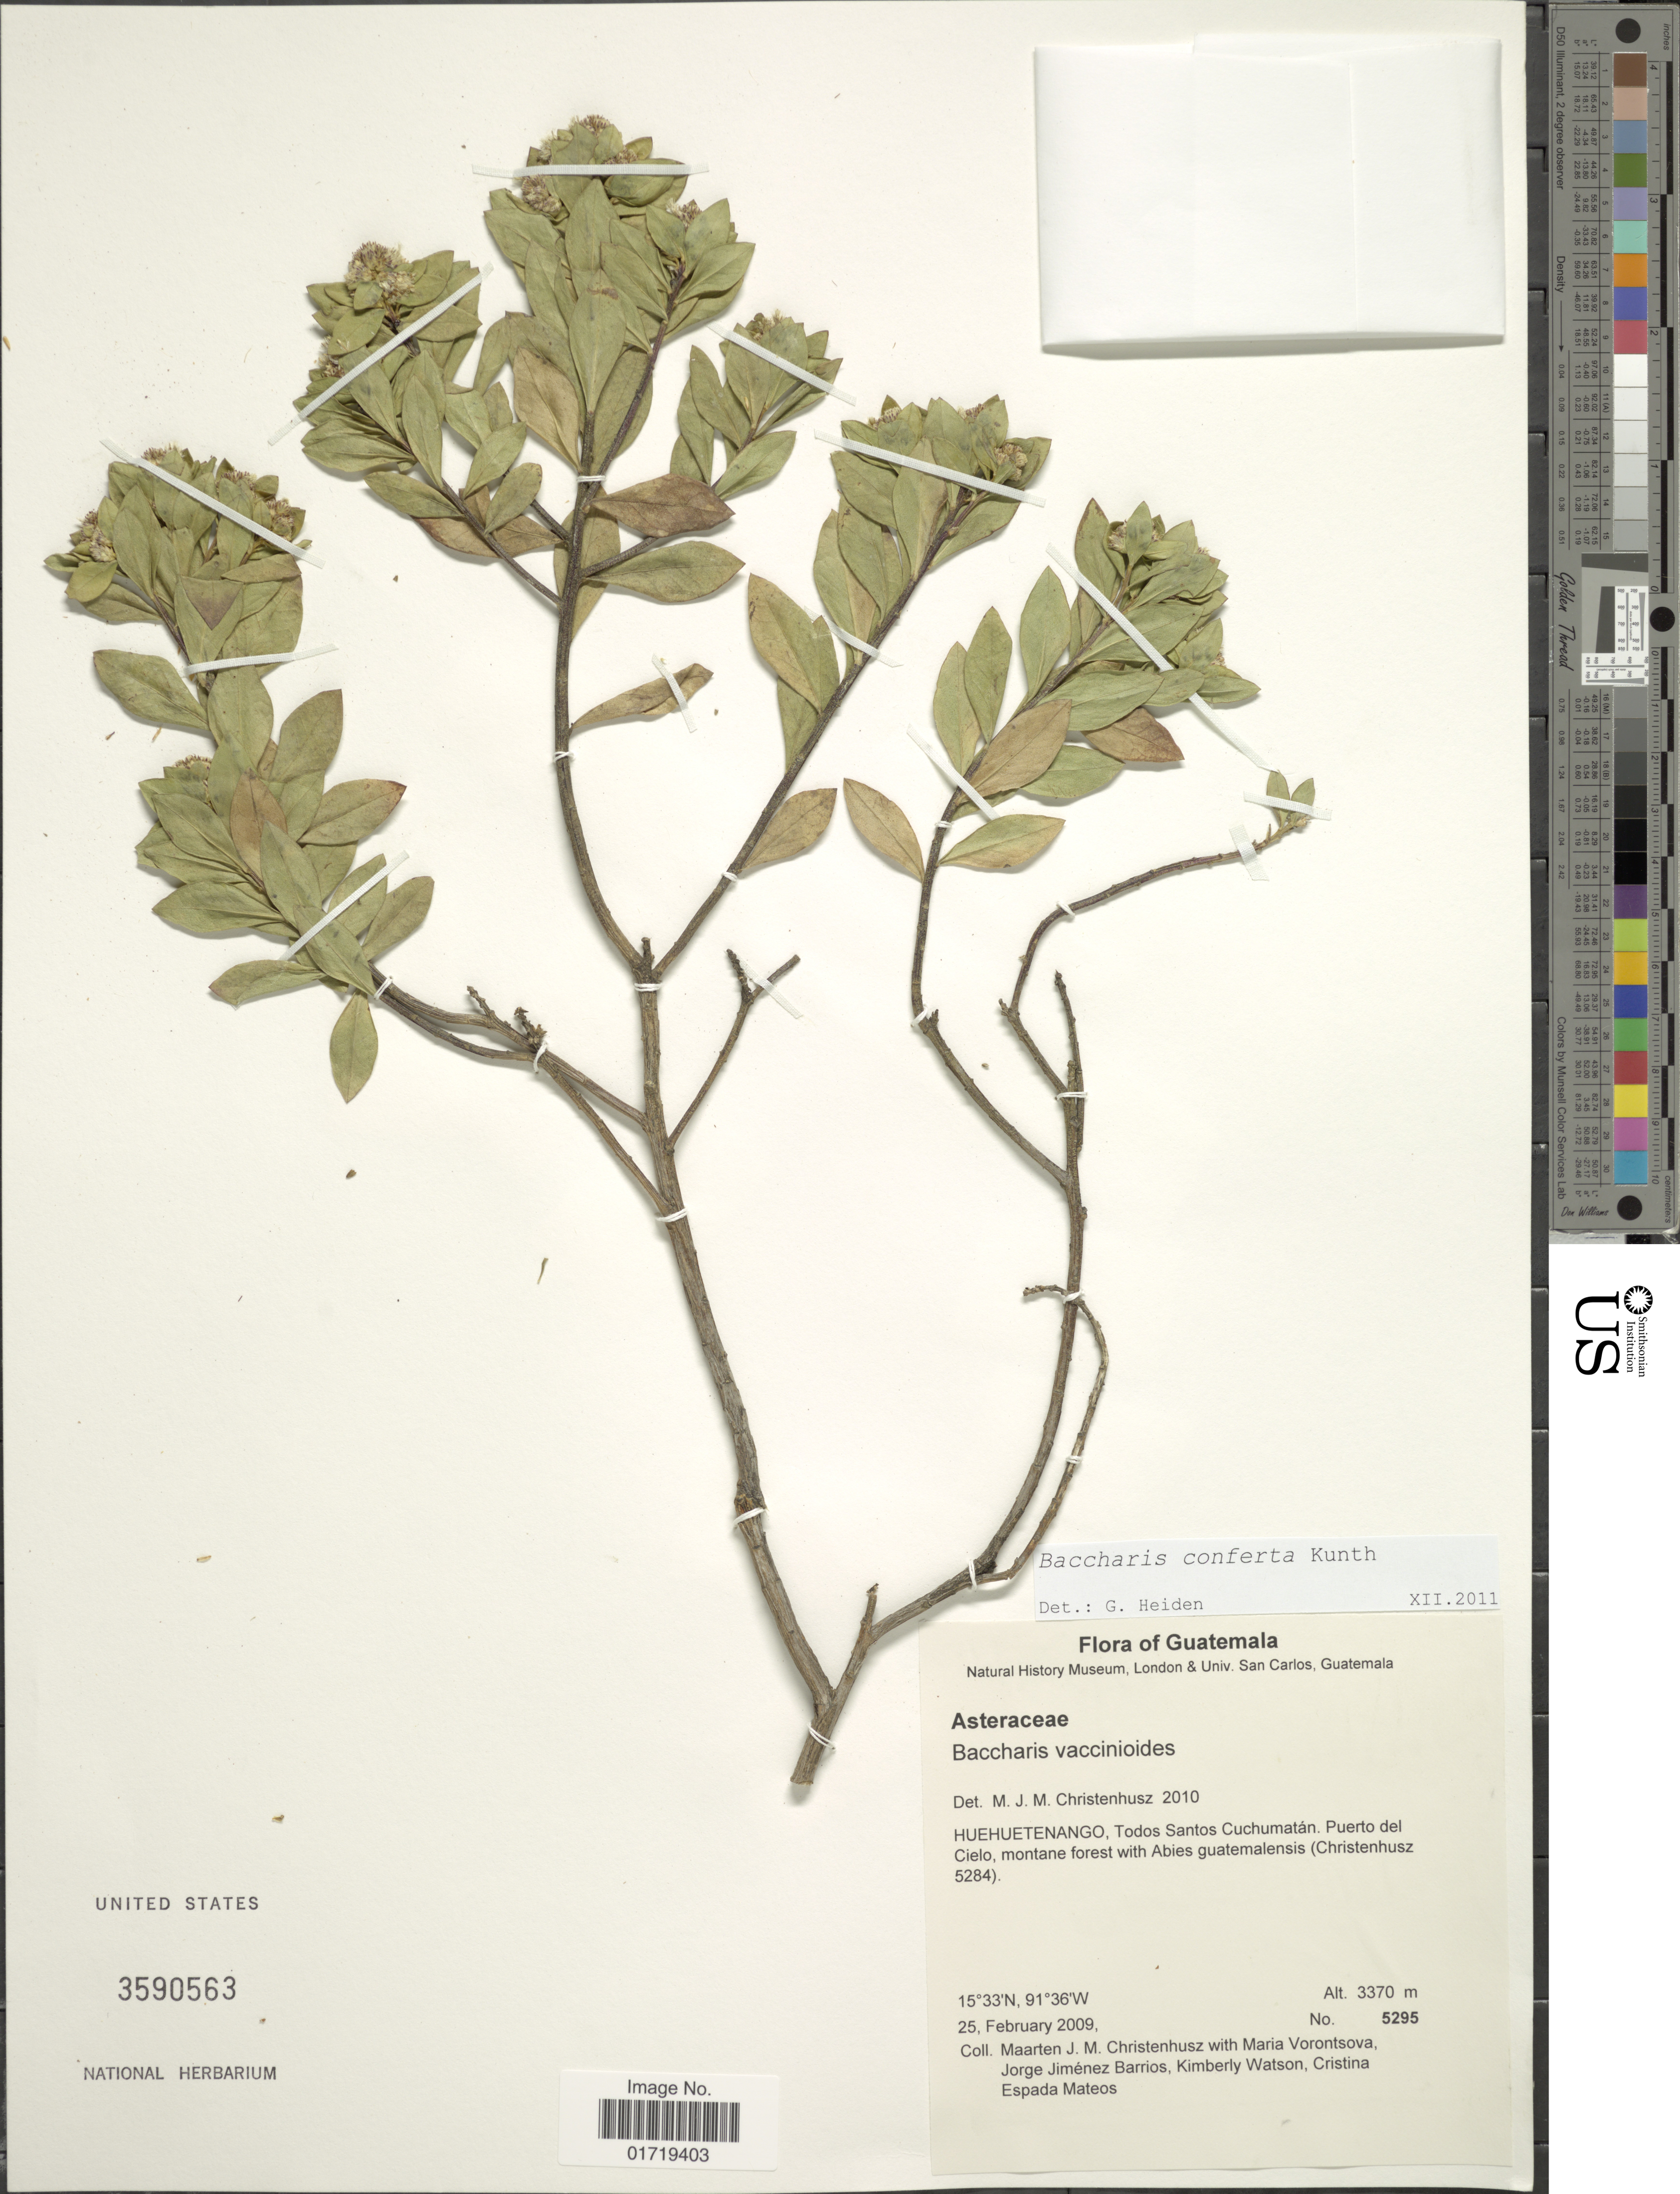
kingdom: Plantae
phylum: Tracheophyta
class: Magnoliopsida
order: Asterales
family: Asteraceae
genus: Baccharis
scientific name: Baccharis conferta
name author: Kunth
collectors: M. J. Christenhusz, Vorontsova, M.S., J. Jimenez Barrios, K. Watson & C. Mateos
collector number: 5295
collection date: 2009-02-25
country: Guatemala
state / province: Huehuetenango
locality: Huehuetenango, Todos Santos uchumatan, Puerte del Cielo, montane forest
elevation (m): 3370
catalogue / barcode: US 3590563